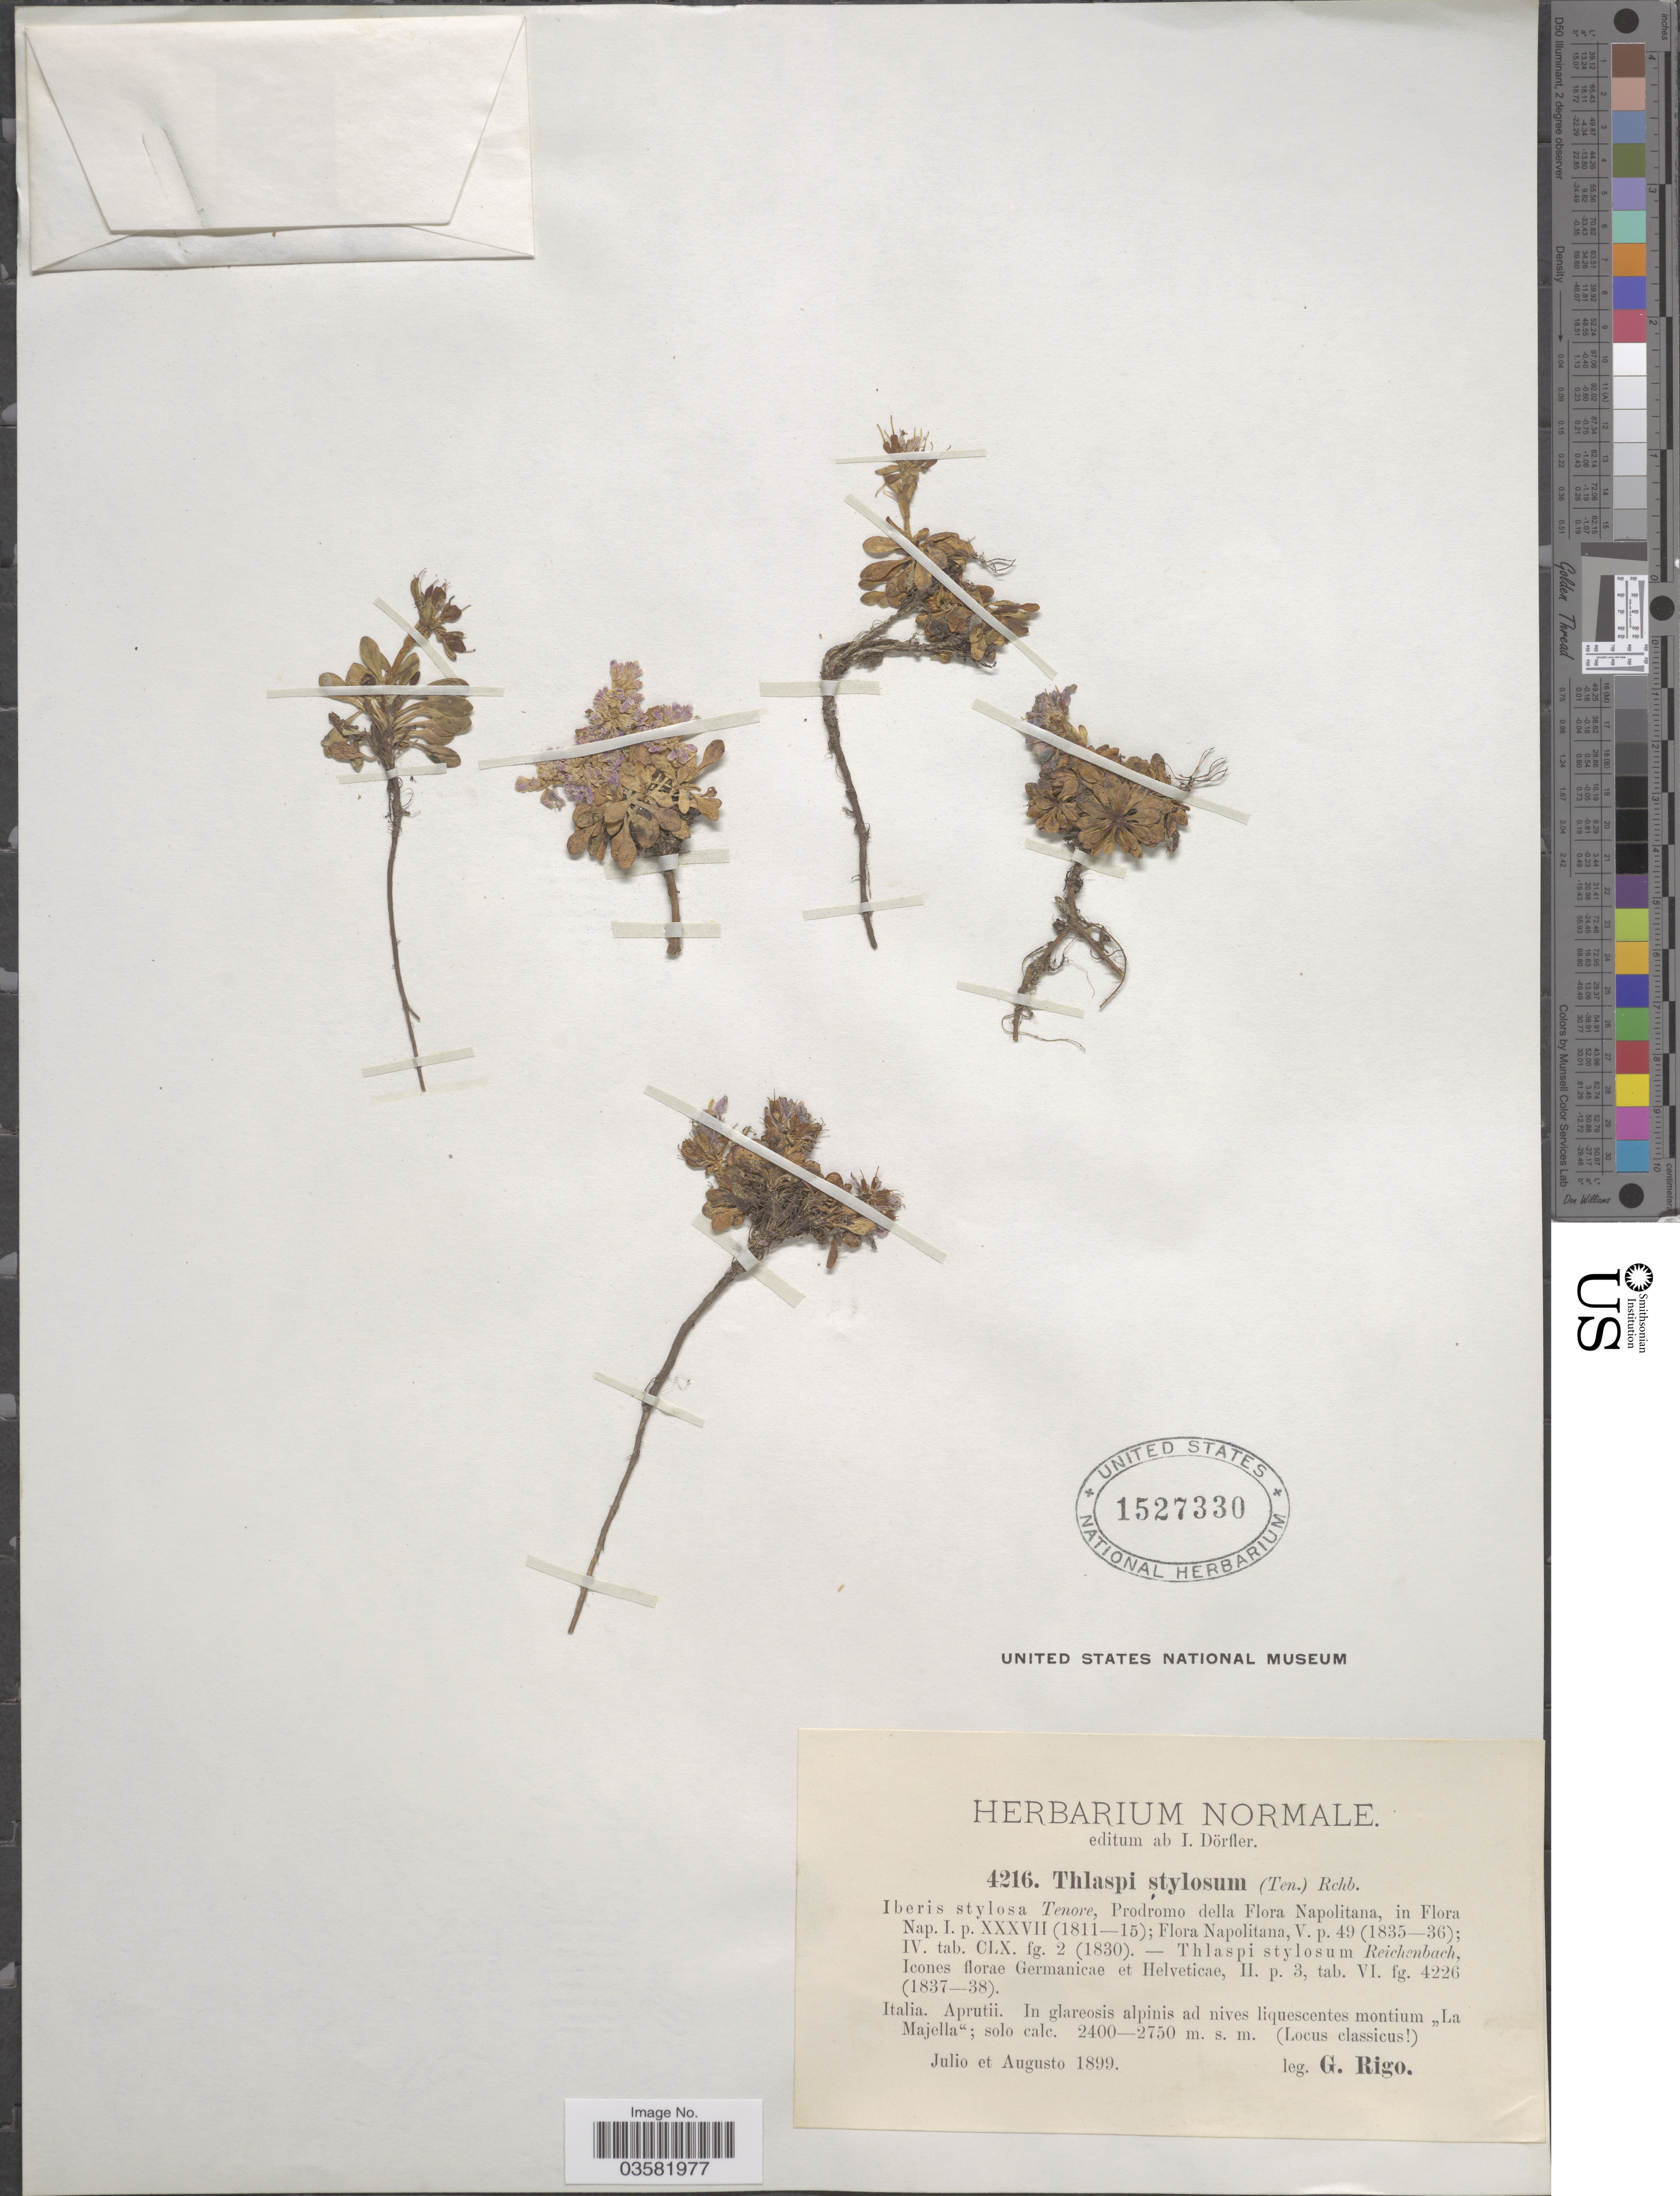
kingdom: Plantae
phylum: Tracheophyta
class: Magnoliopsida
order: Brassicales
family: Brassicaceae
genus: Thlaspi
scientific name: Thlaspi stylosum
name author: (Ten.) Mutel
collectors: G. Rigo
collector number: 4216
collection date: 1899-07/1899-08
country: Italy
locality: Aprutii. In glareosis alpinis ad nives liquescentes montium "La Majella".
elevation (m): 2400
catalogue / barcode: US 1527330